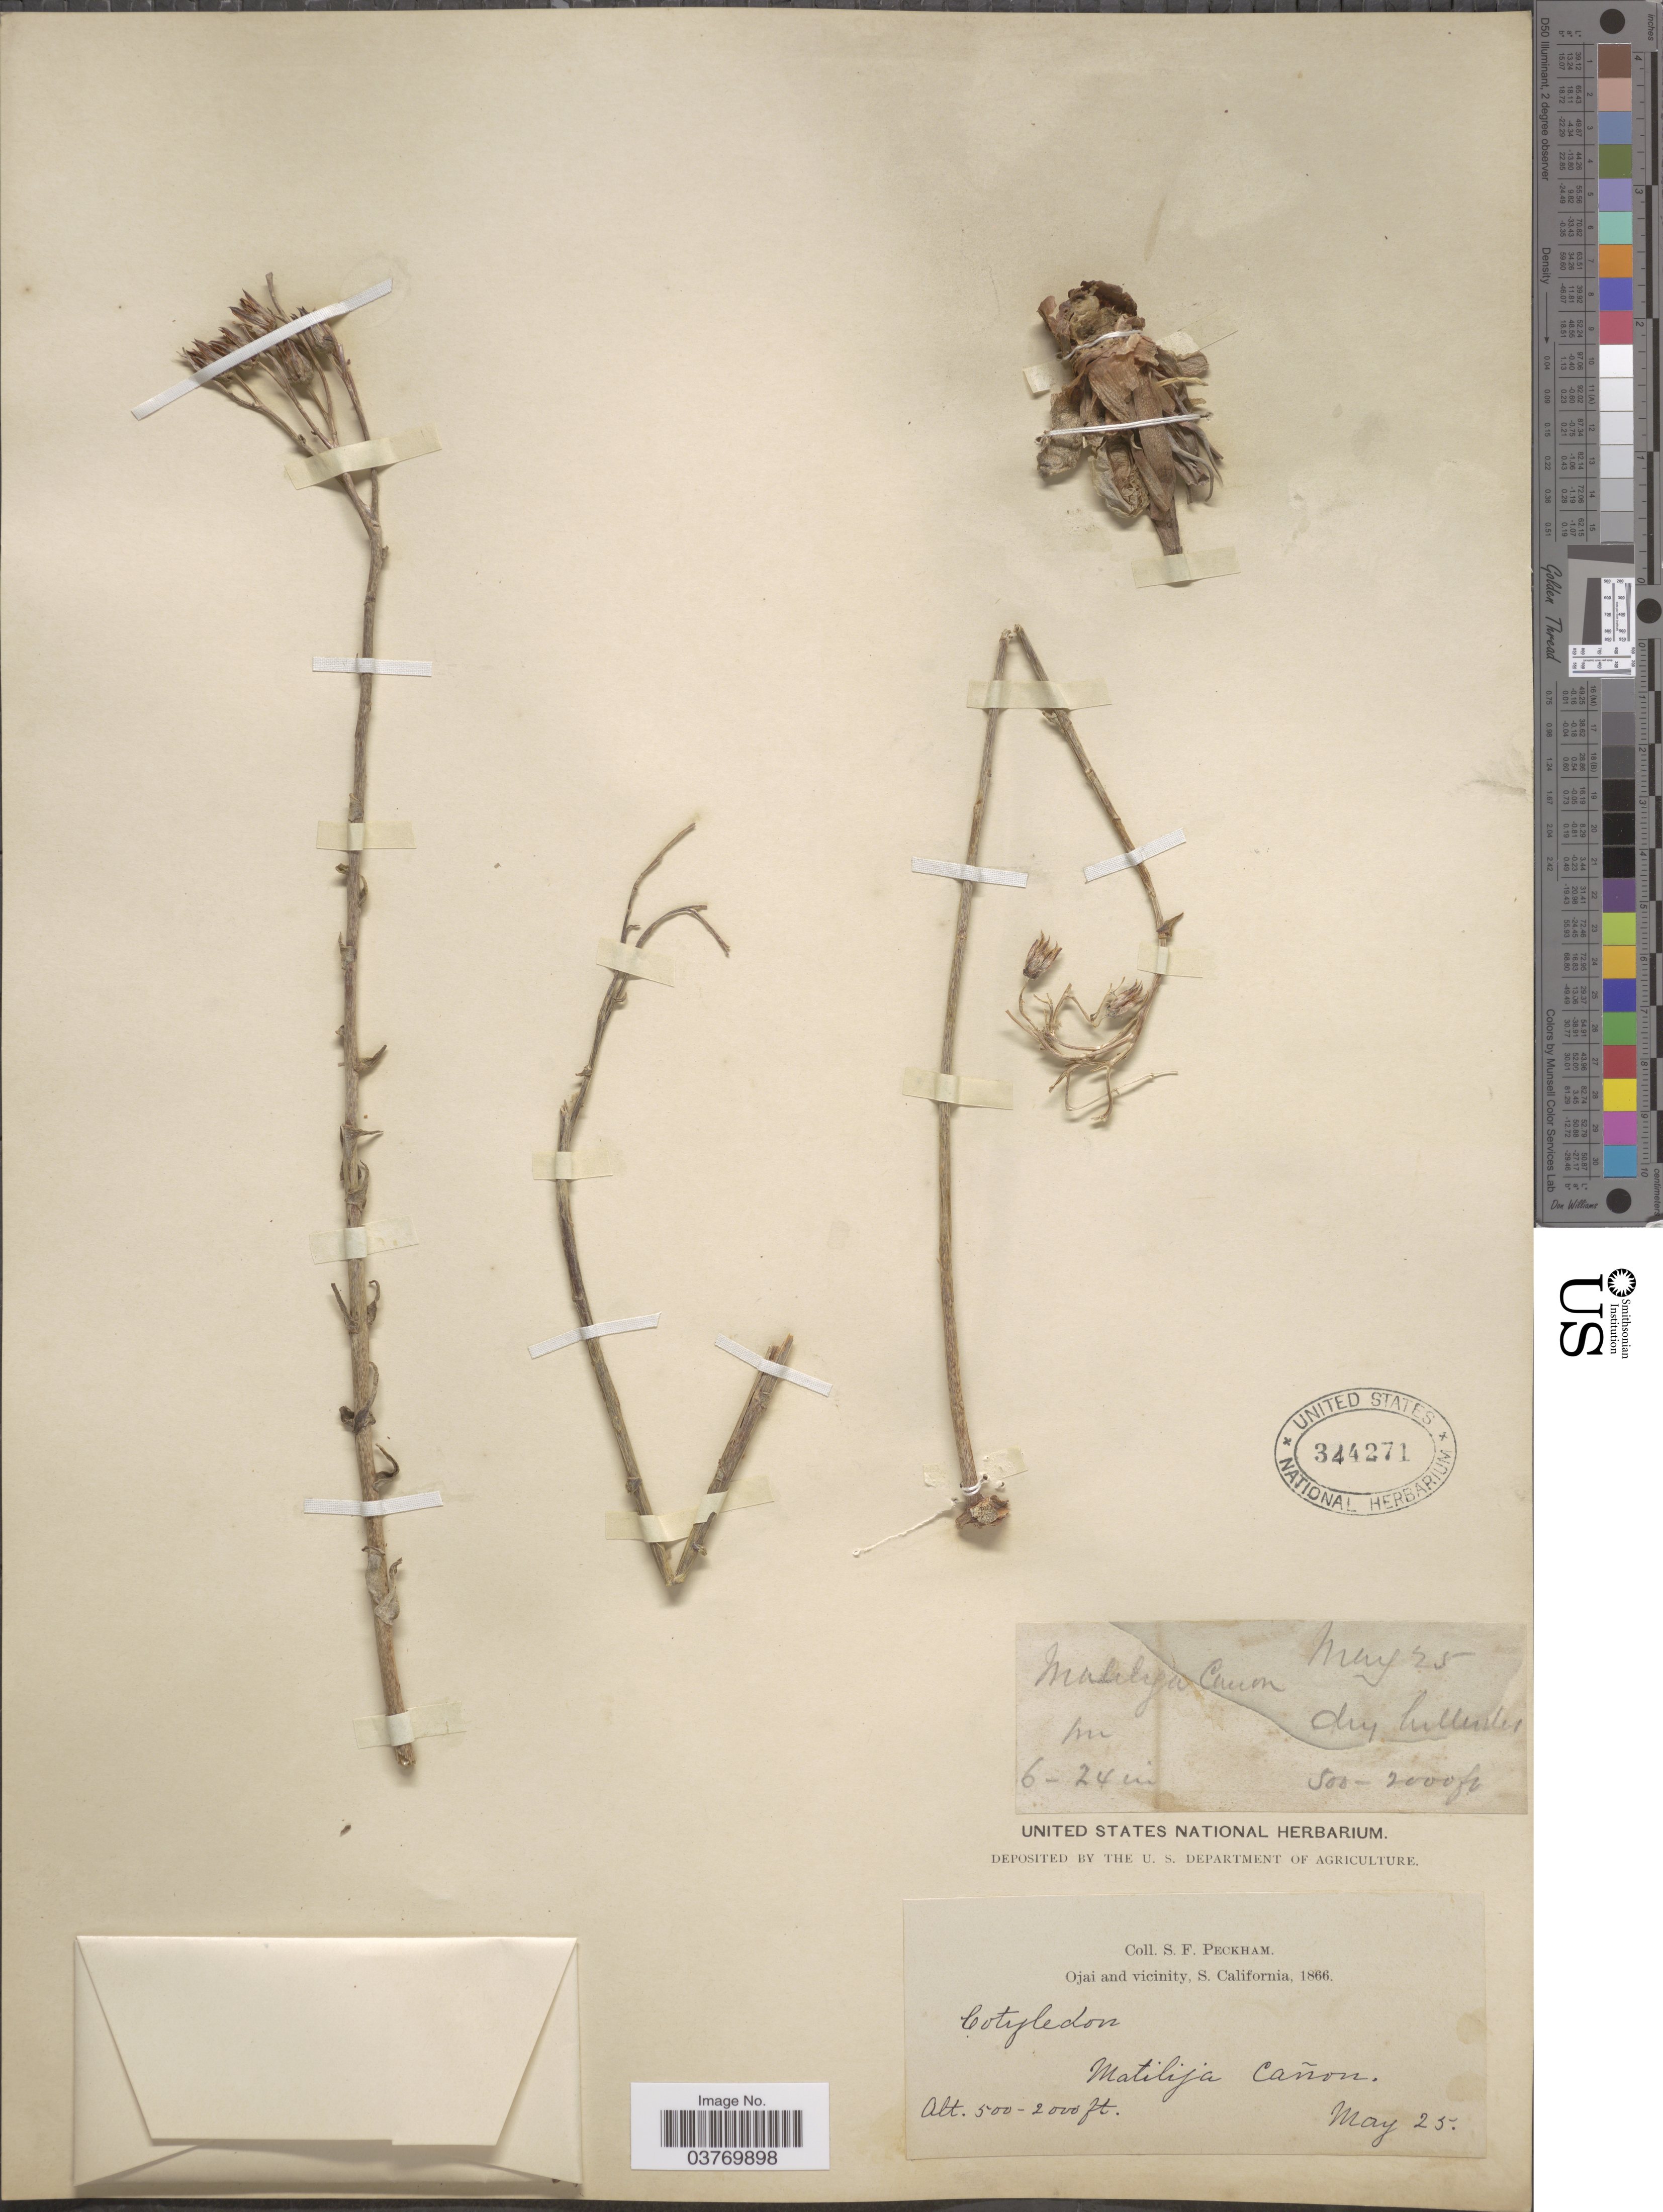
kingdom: Plantae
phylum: Tracheophyta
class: Magnoliopsida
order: Saxifragales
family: Crassulaceae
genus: Dudleya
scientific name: Dudleya sp.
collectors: S. Peckham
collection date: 1866-05-25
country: United States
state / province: California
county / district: Ventura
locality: Ojai and vicinity, S. California. Matilija Cañon.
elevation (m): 152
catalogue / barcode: US 344271